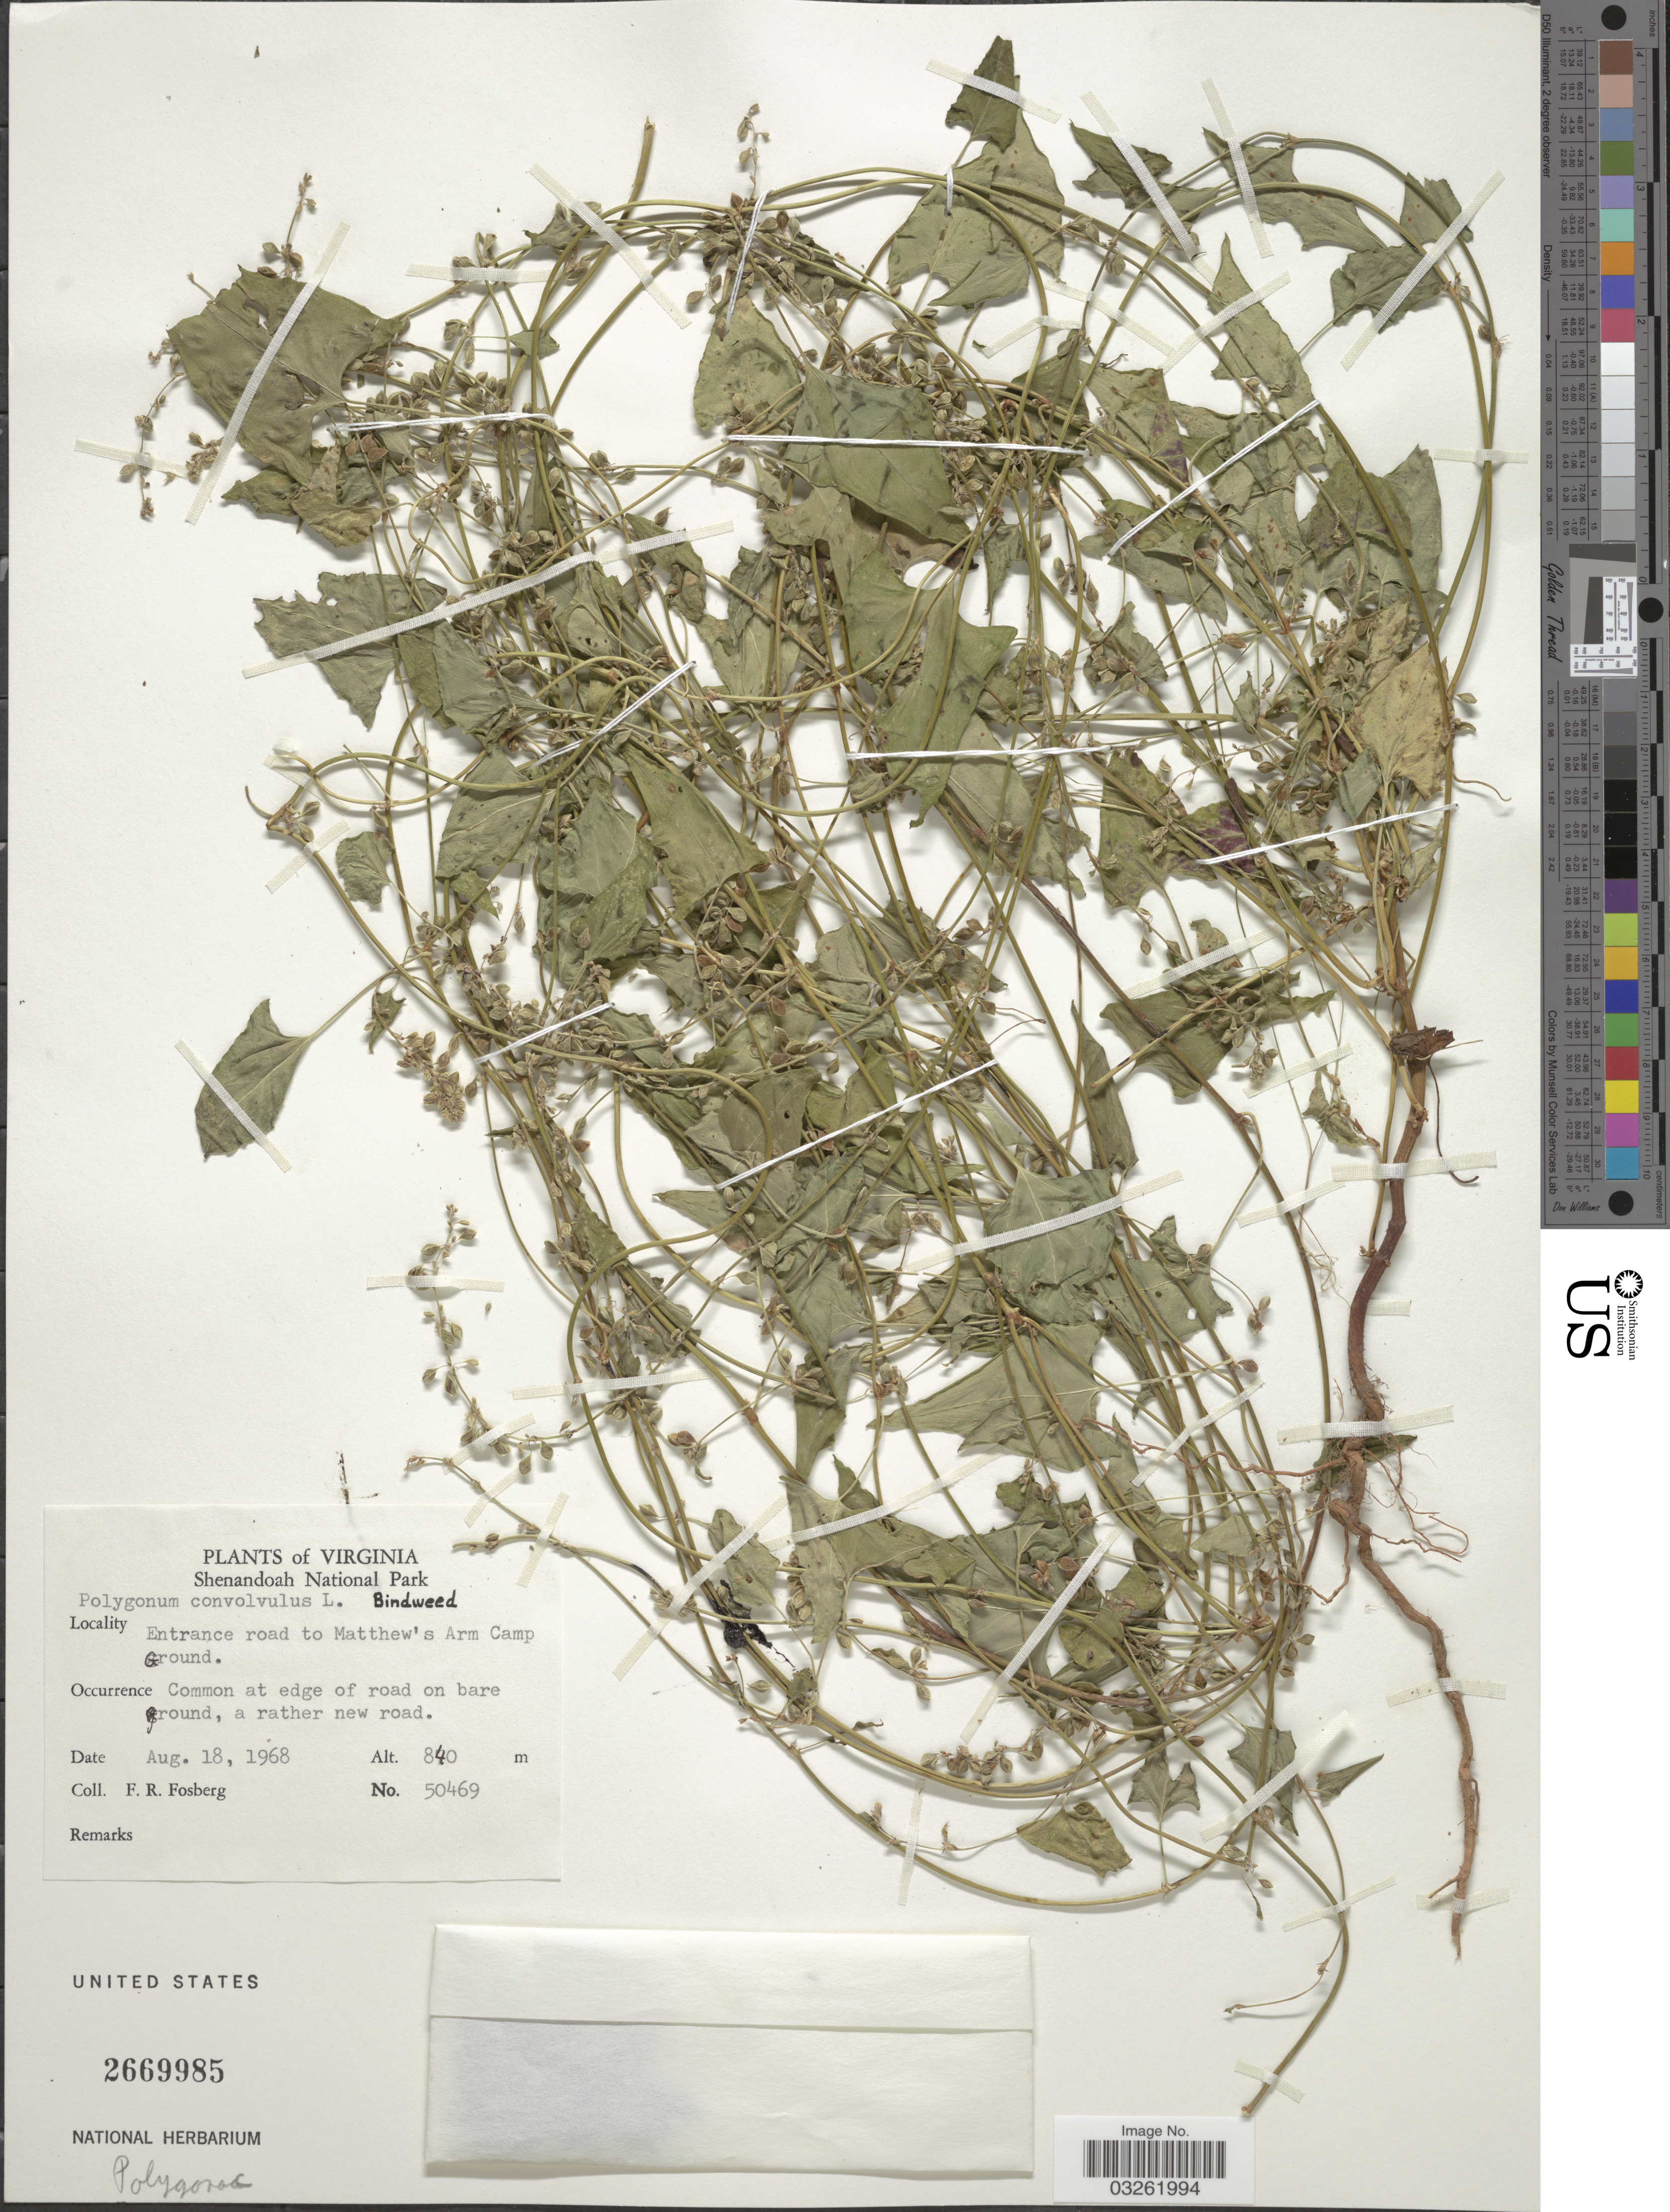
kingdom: Plantae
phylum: Tracheophyta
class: Magnoliopsida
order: Caryophyllales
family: Polygonaceae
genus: Fallopia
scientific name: Fallopia convolvulus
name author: (L.) Á. Löve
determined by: Strong, M. T., (US), Smithsonian Institution - National Museum of Natural History (UNITED STATES)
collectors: F. R. Fosberg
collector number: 50469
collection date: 1968-08-18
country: United States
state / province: Virginia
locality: Shenandoah National Park. Entrance road to Matthew's Arm Camp Ground.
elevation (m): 840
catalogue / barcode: US 2669985